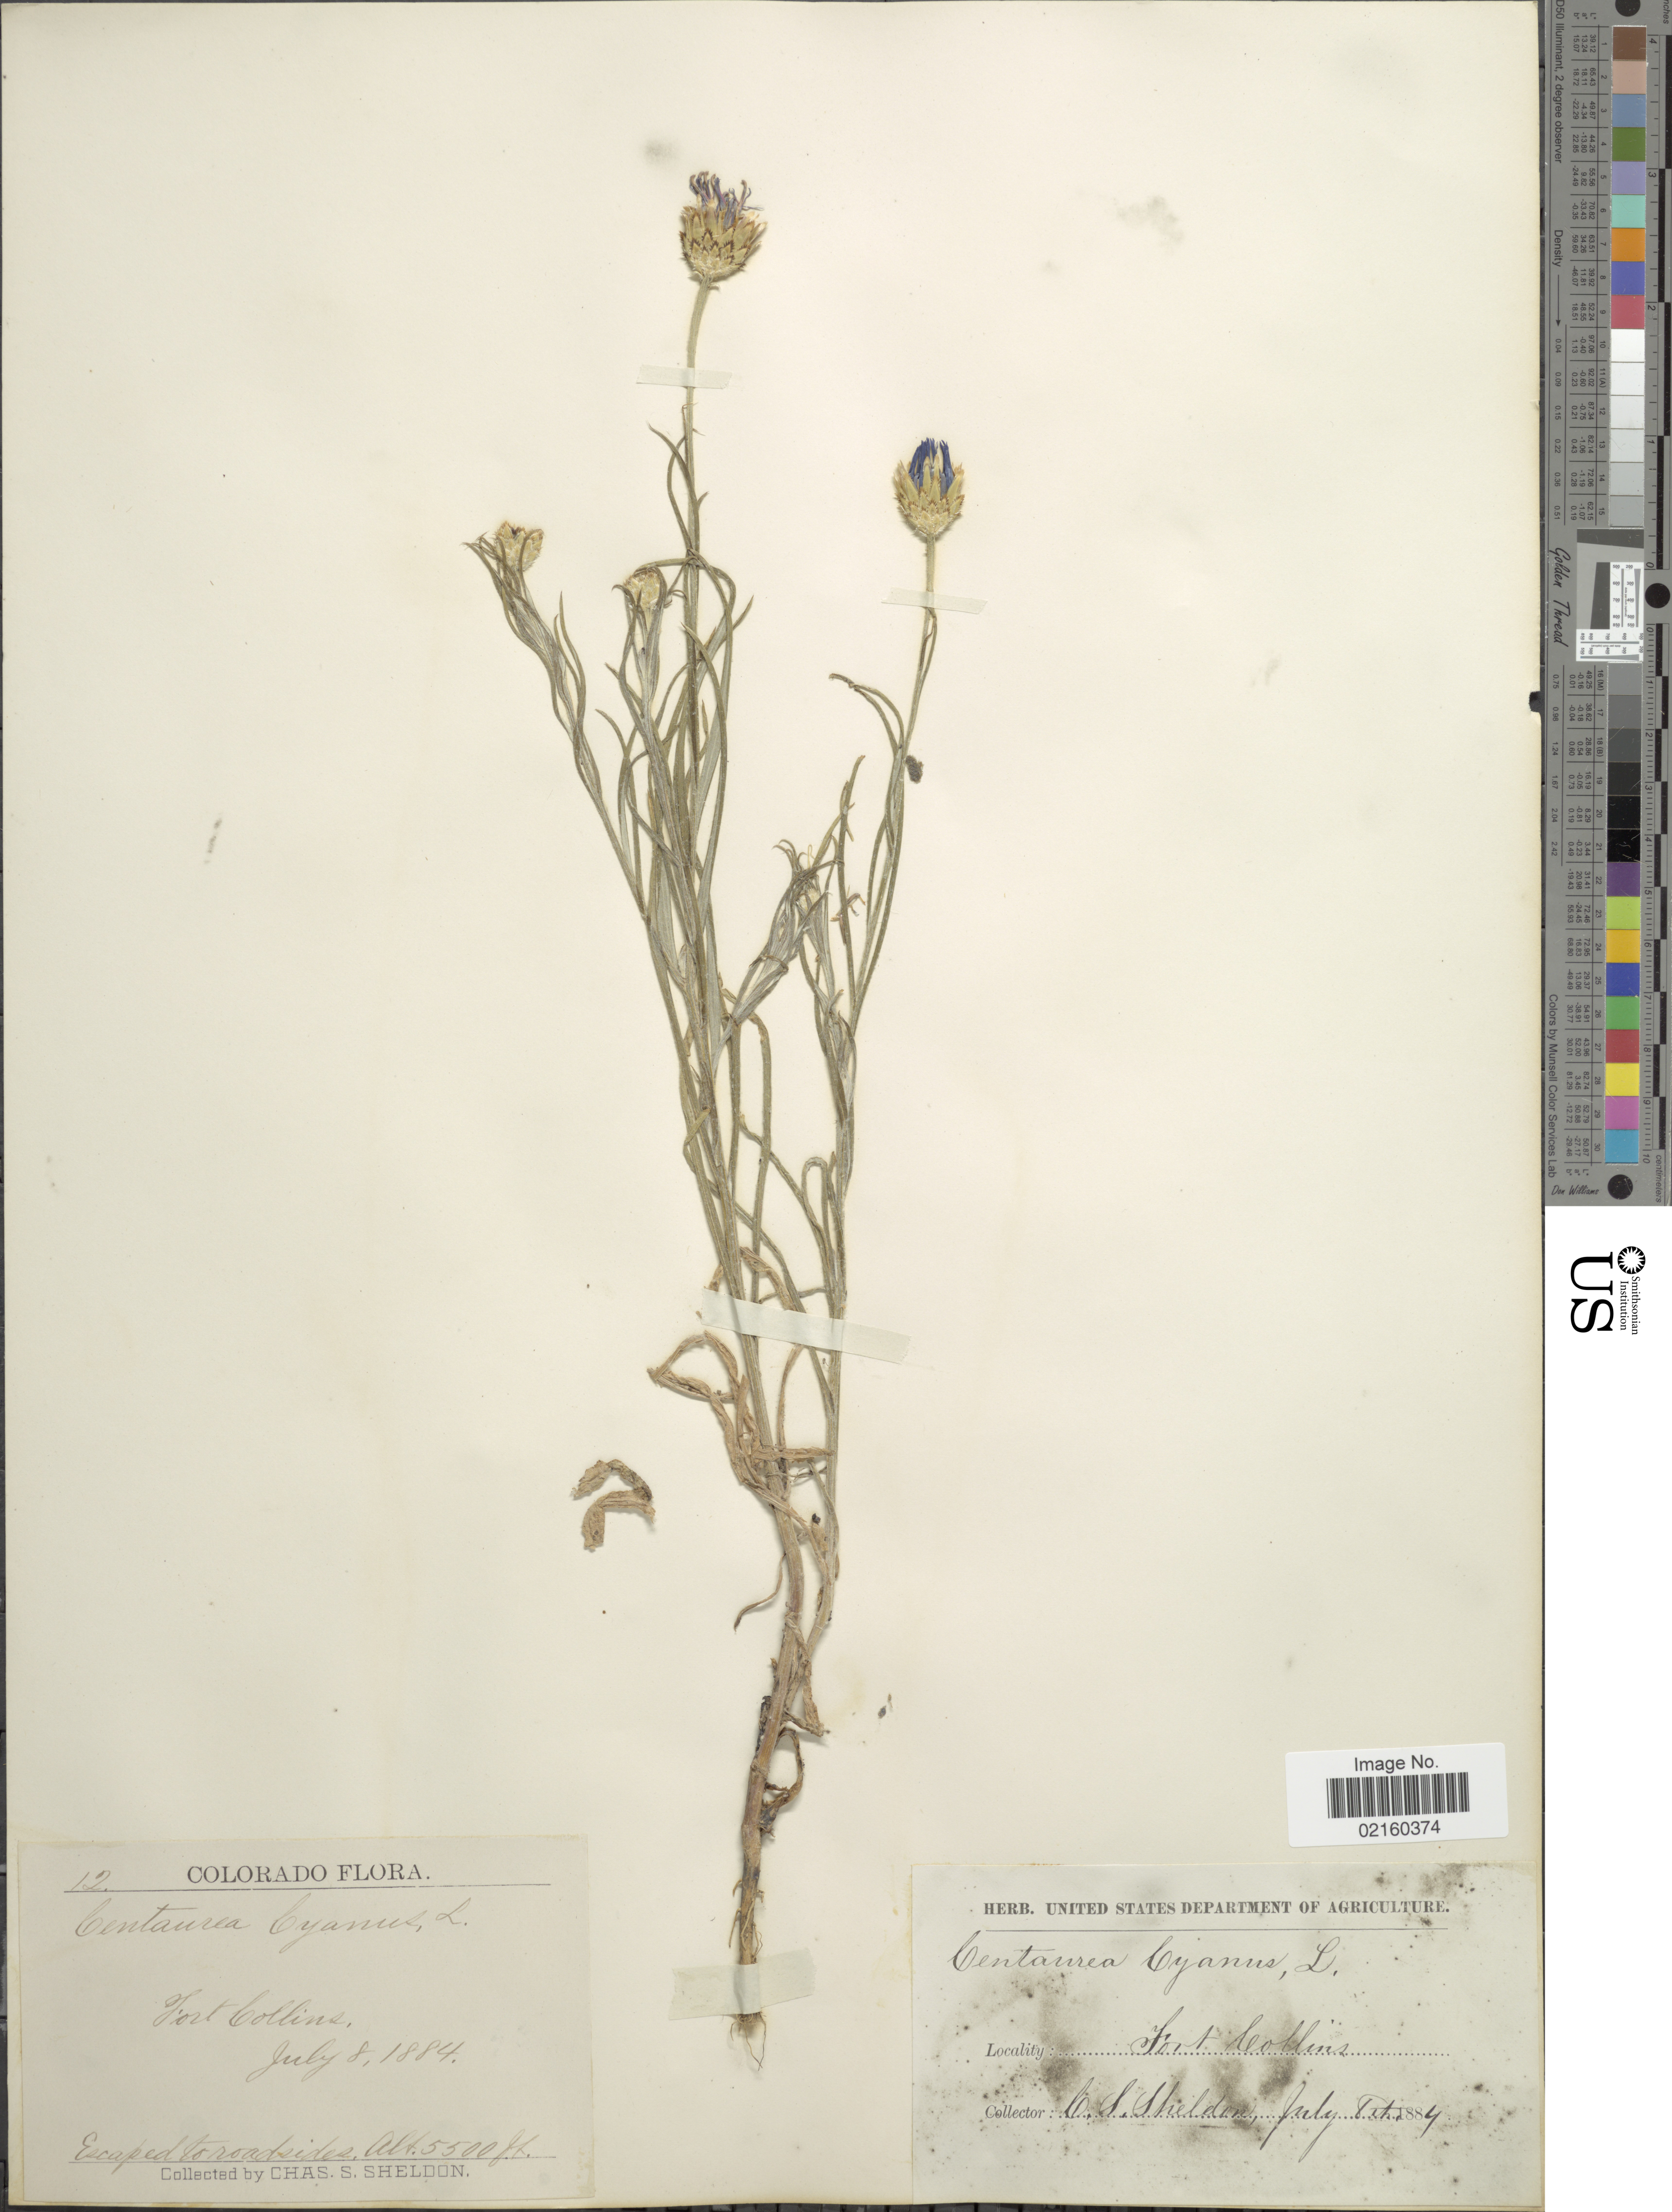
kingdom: Plantae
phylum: Tracheophyta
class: Magnoliopsida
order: Asterales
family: Asteraceae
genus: Centaurea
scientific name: Centaurea cyanus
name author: L.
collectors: C. S. Sheldon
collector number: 12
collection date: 1884-07-08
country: United States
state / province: Colorado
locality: Fort Collins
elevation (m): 1676